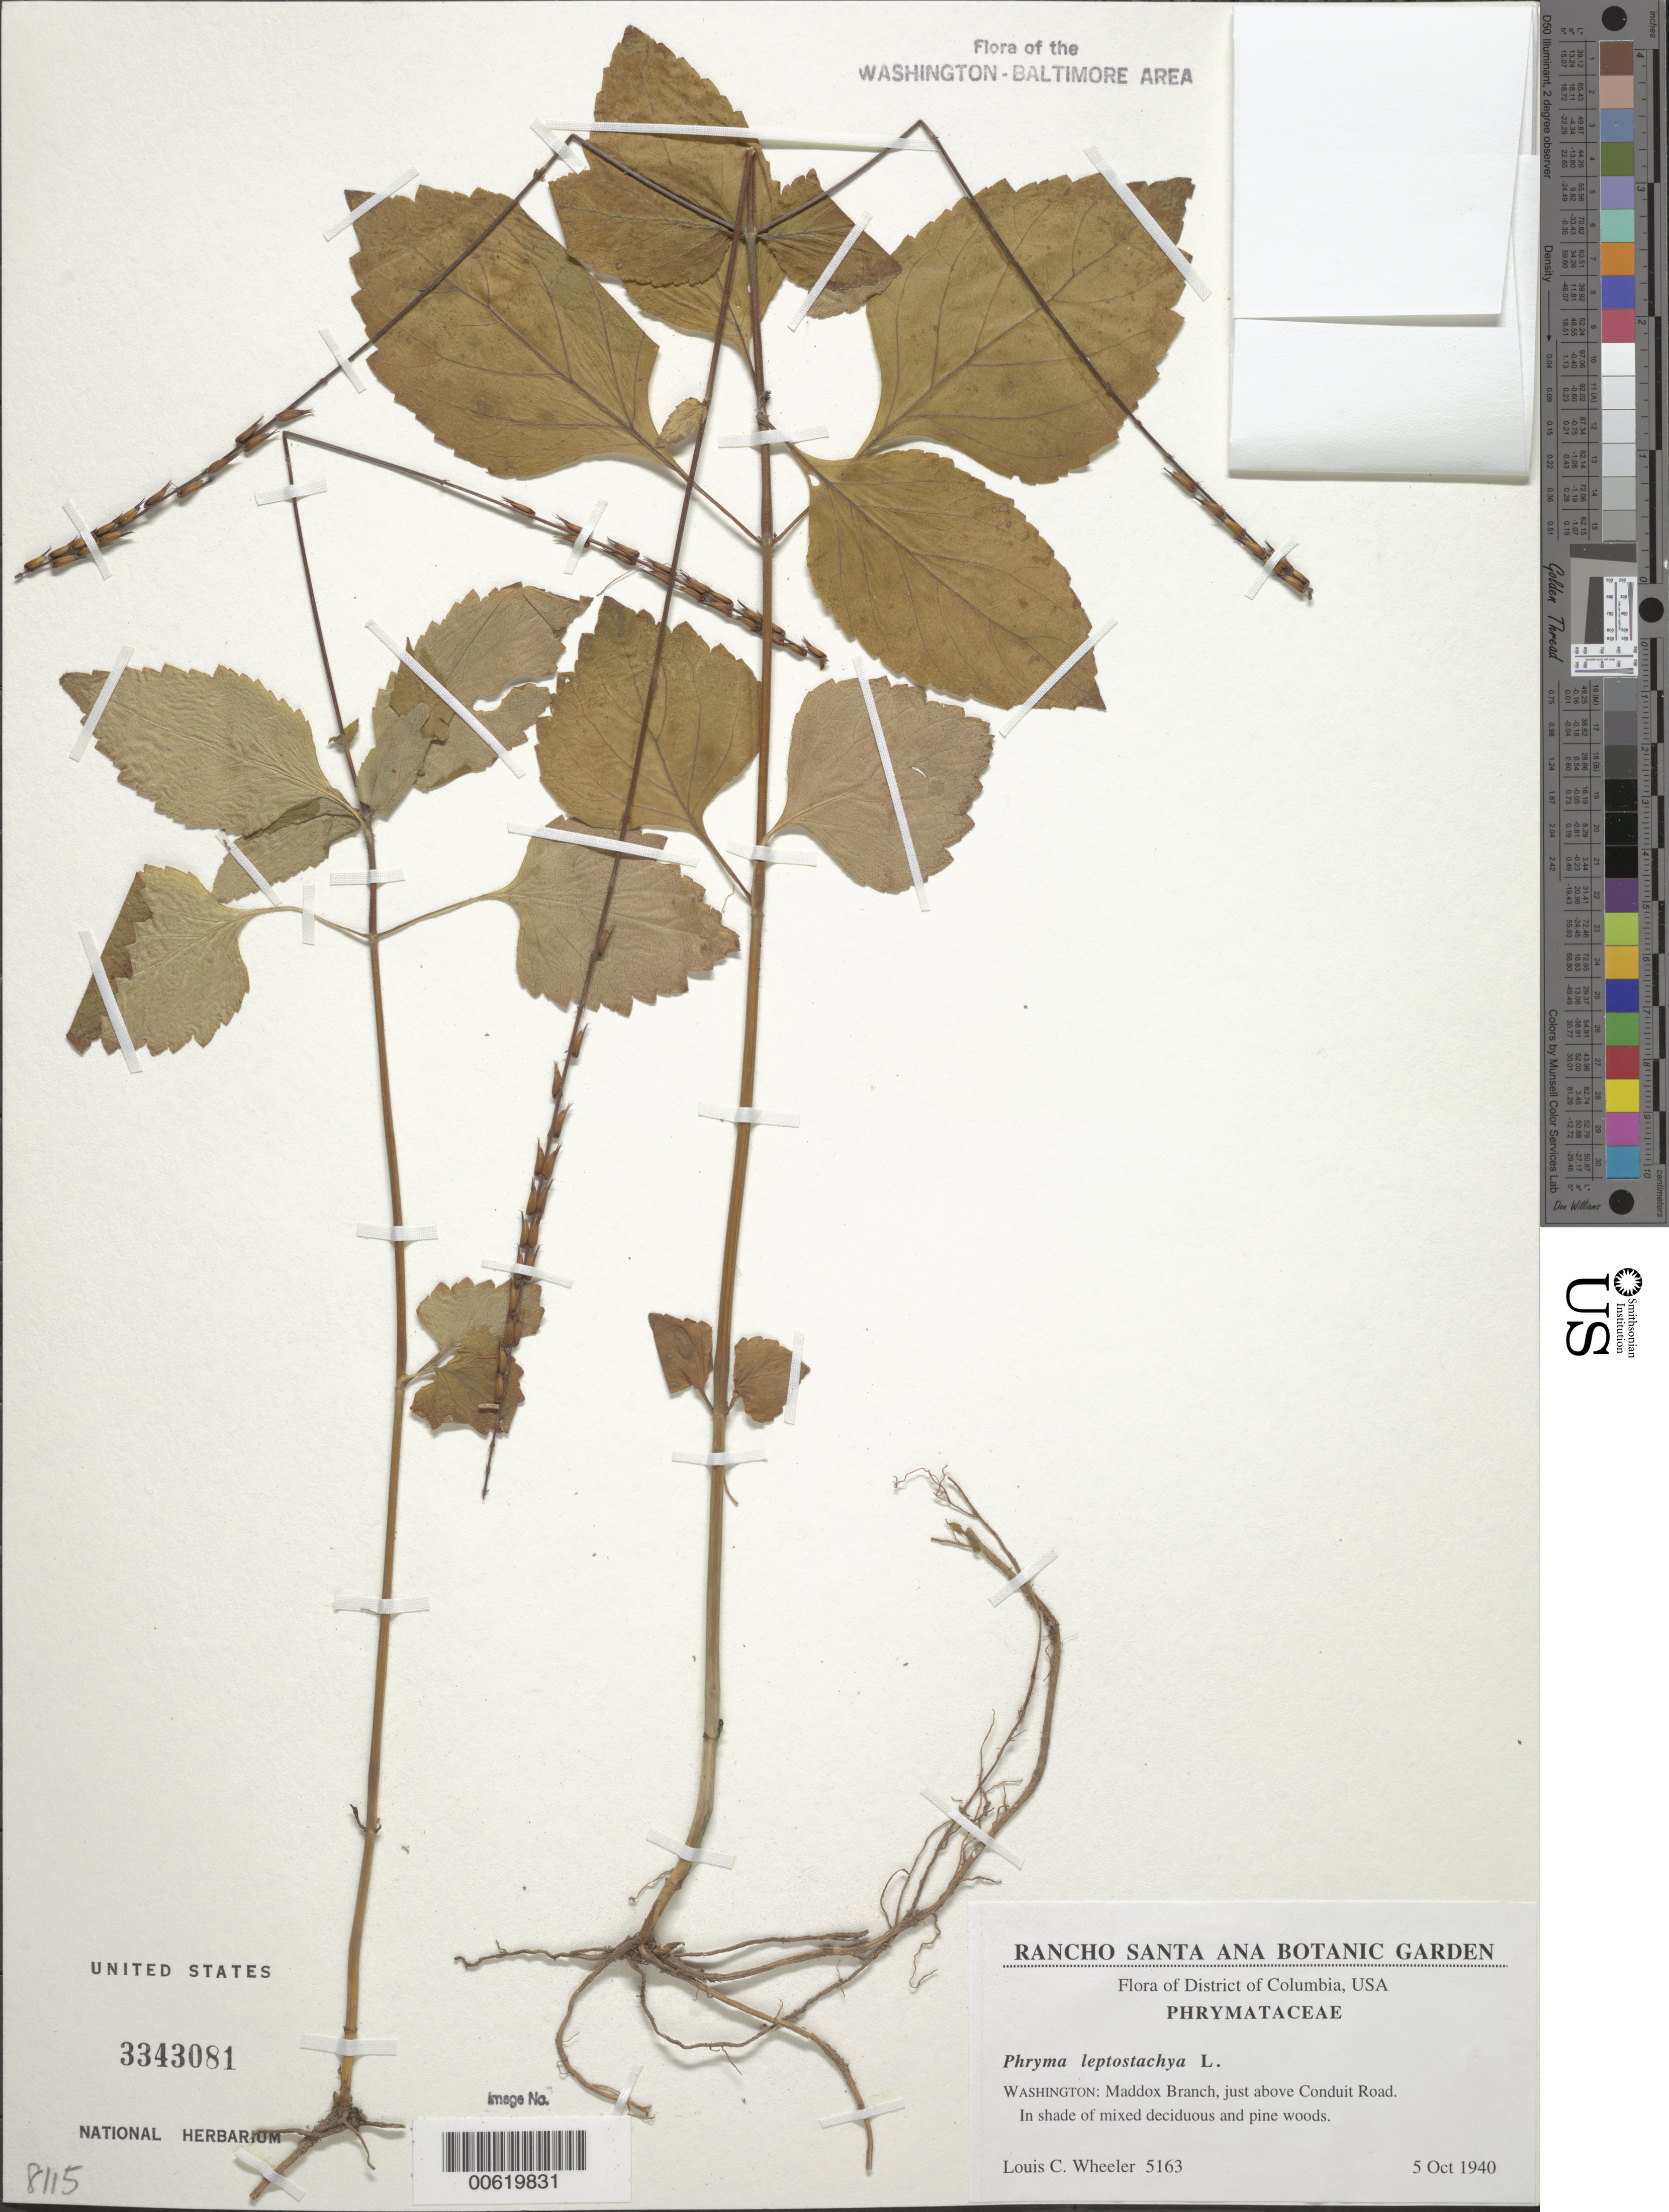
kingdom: Plantae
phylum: Tracheophyta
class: Magnoliopsida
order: Lamiales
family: Phrymaceae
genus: Phryma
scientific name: Phryma leptostachya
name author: L.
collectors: L. C. Wheeler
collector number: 5163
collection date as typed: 05 Oct 1940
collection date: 1940-10-05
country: United States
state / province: District of Columbia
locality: Maddox Branch, just above Conduit road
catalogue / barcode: US 3343081